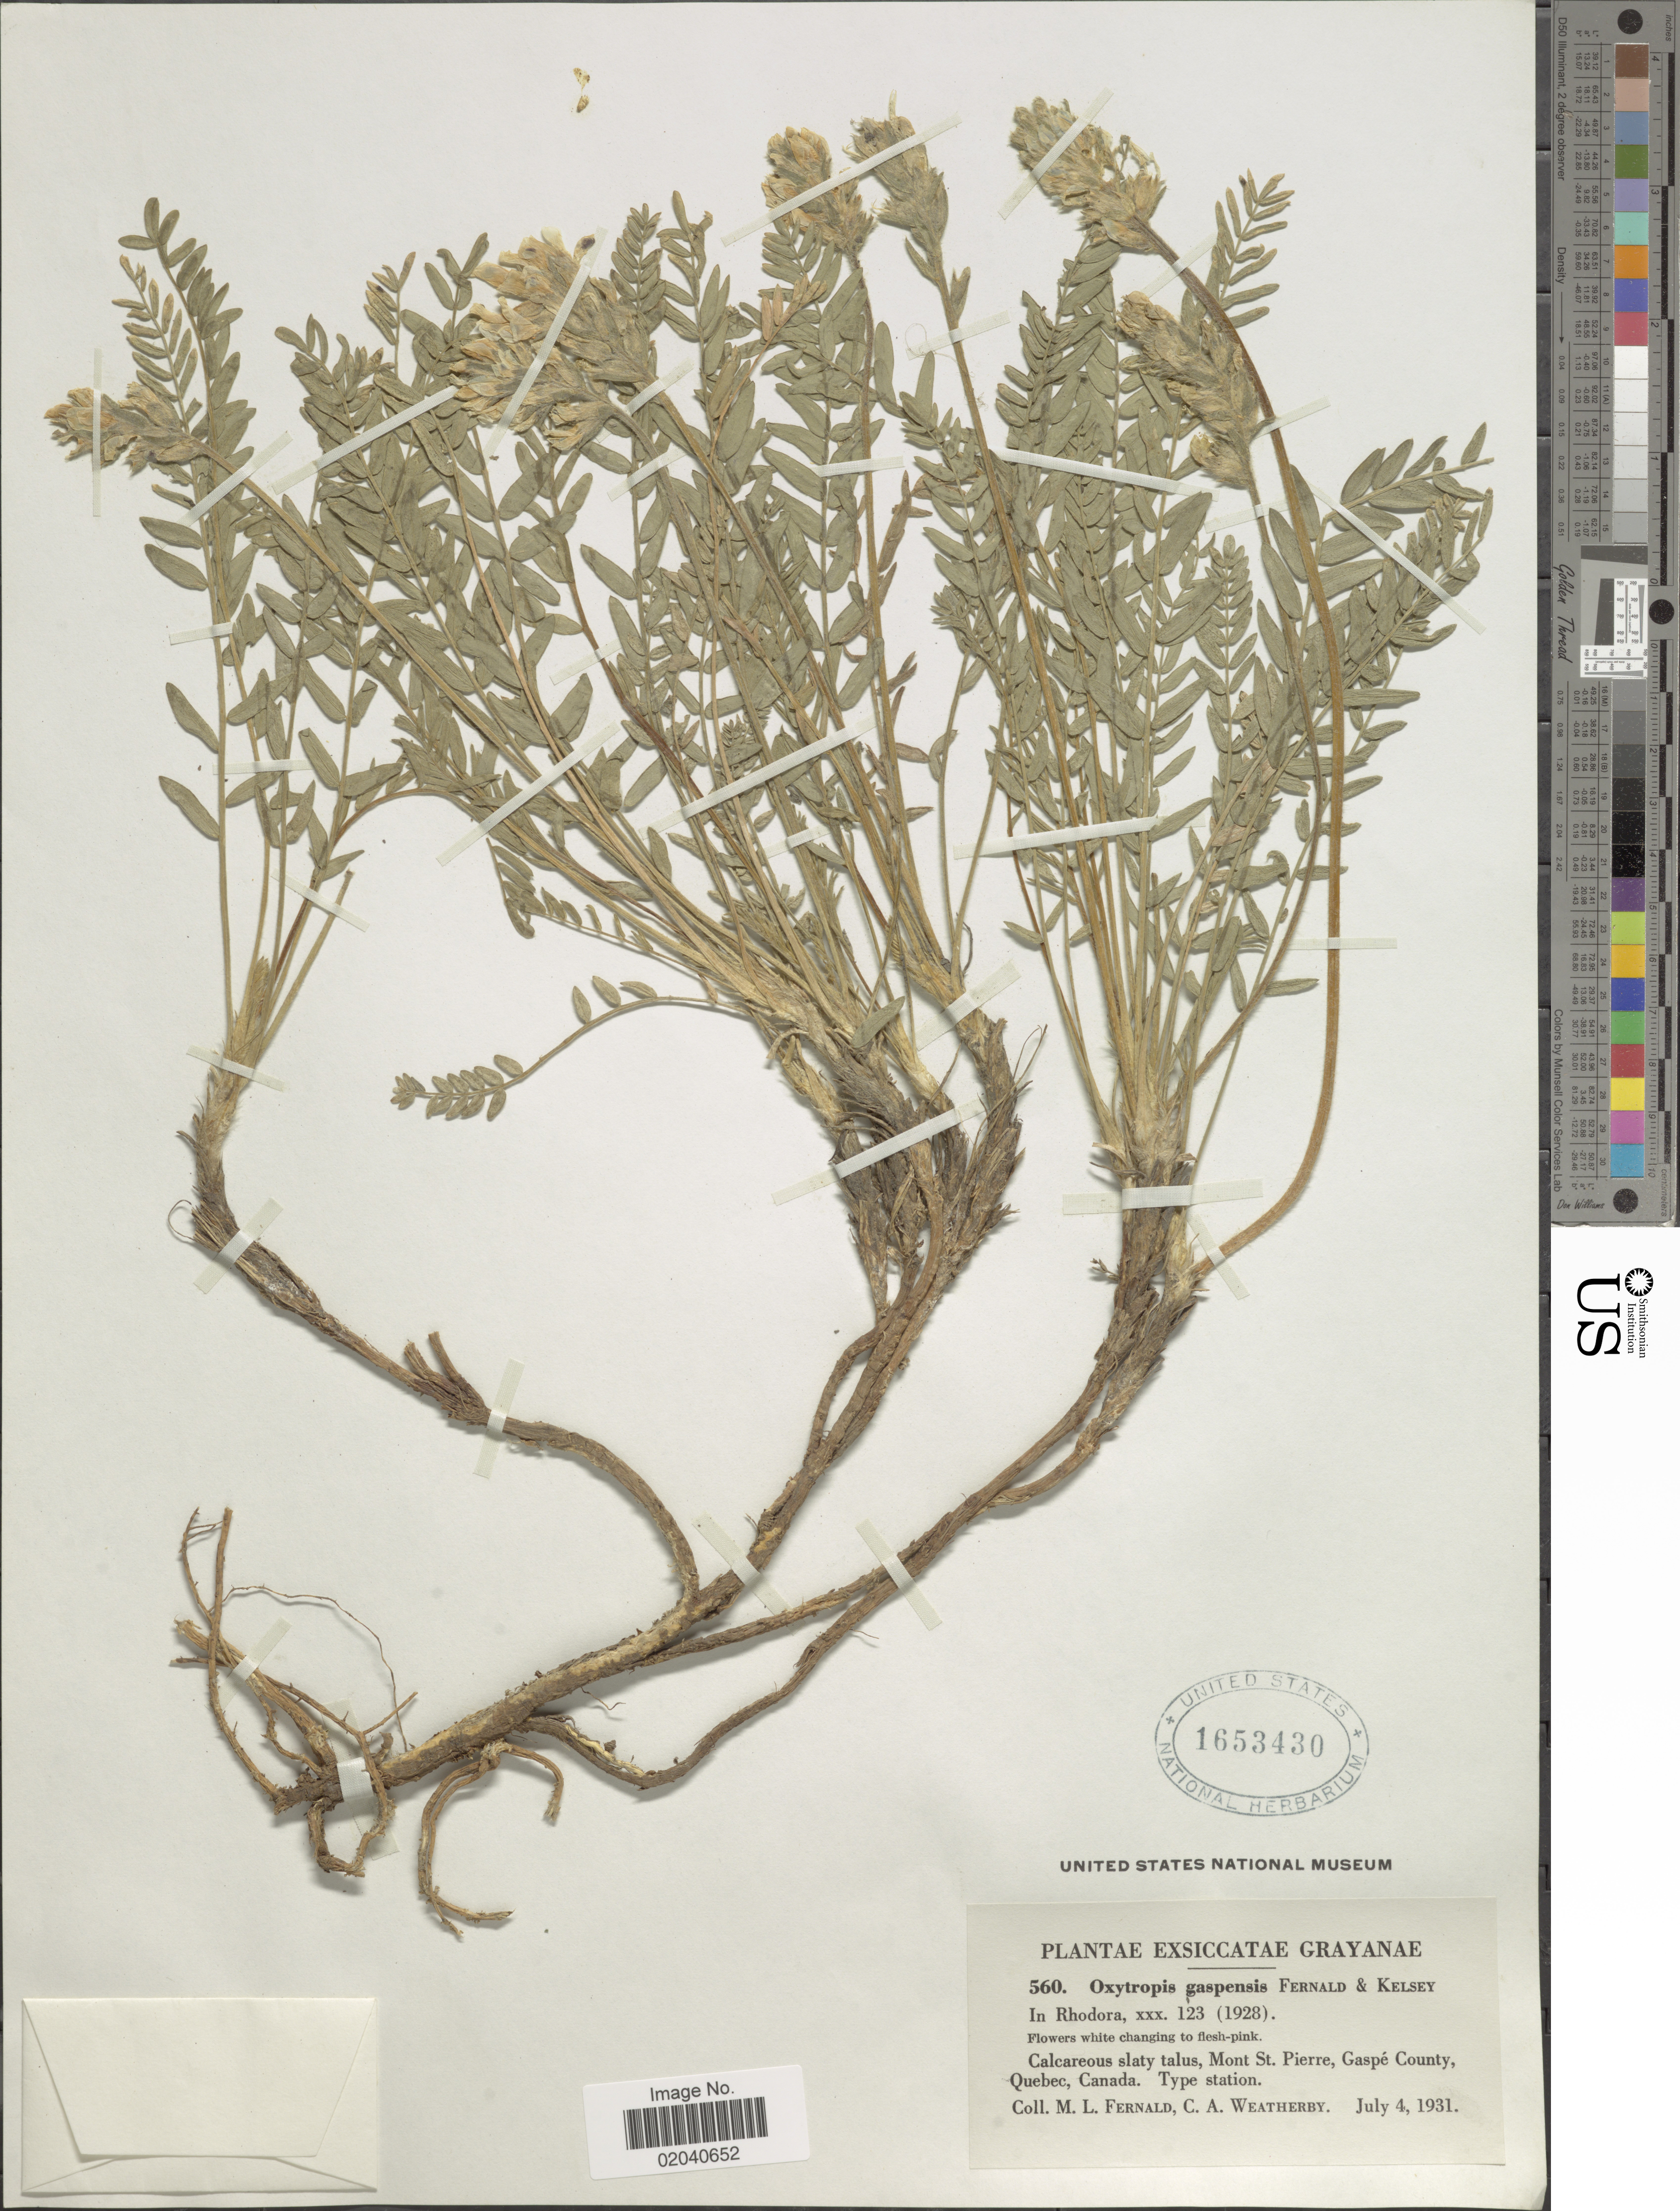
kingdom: Plantae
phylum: Tracheophyta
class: Magnoliopsida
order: Fabales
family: Fabaceae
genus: Oxytropis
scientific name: Oxytropis viscida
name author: Nutt.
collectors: M. L. Fernald & C. A. Weatherby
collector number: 560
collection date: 1931-07-04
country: Canada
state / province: Quebec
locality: Grayanae, Calcareous slaty talus, Mont St. Pierre, Gaspe County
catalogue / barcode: US 1653430